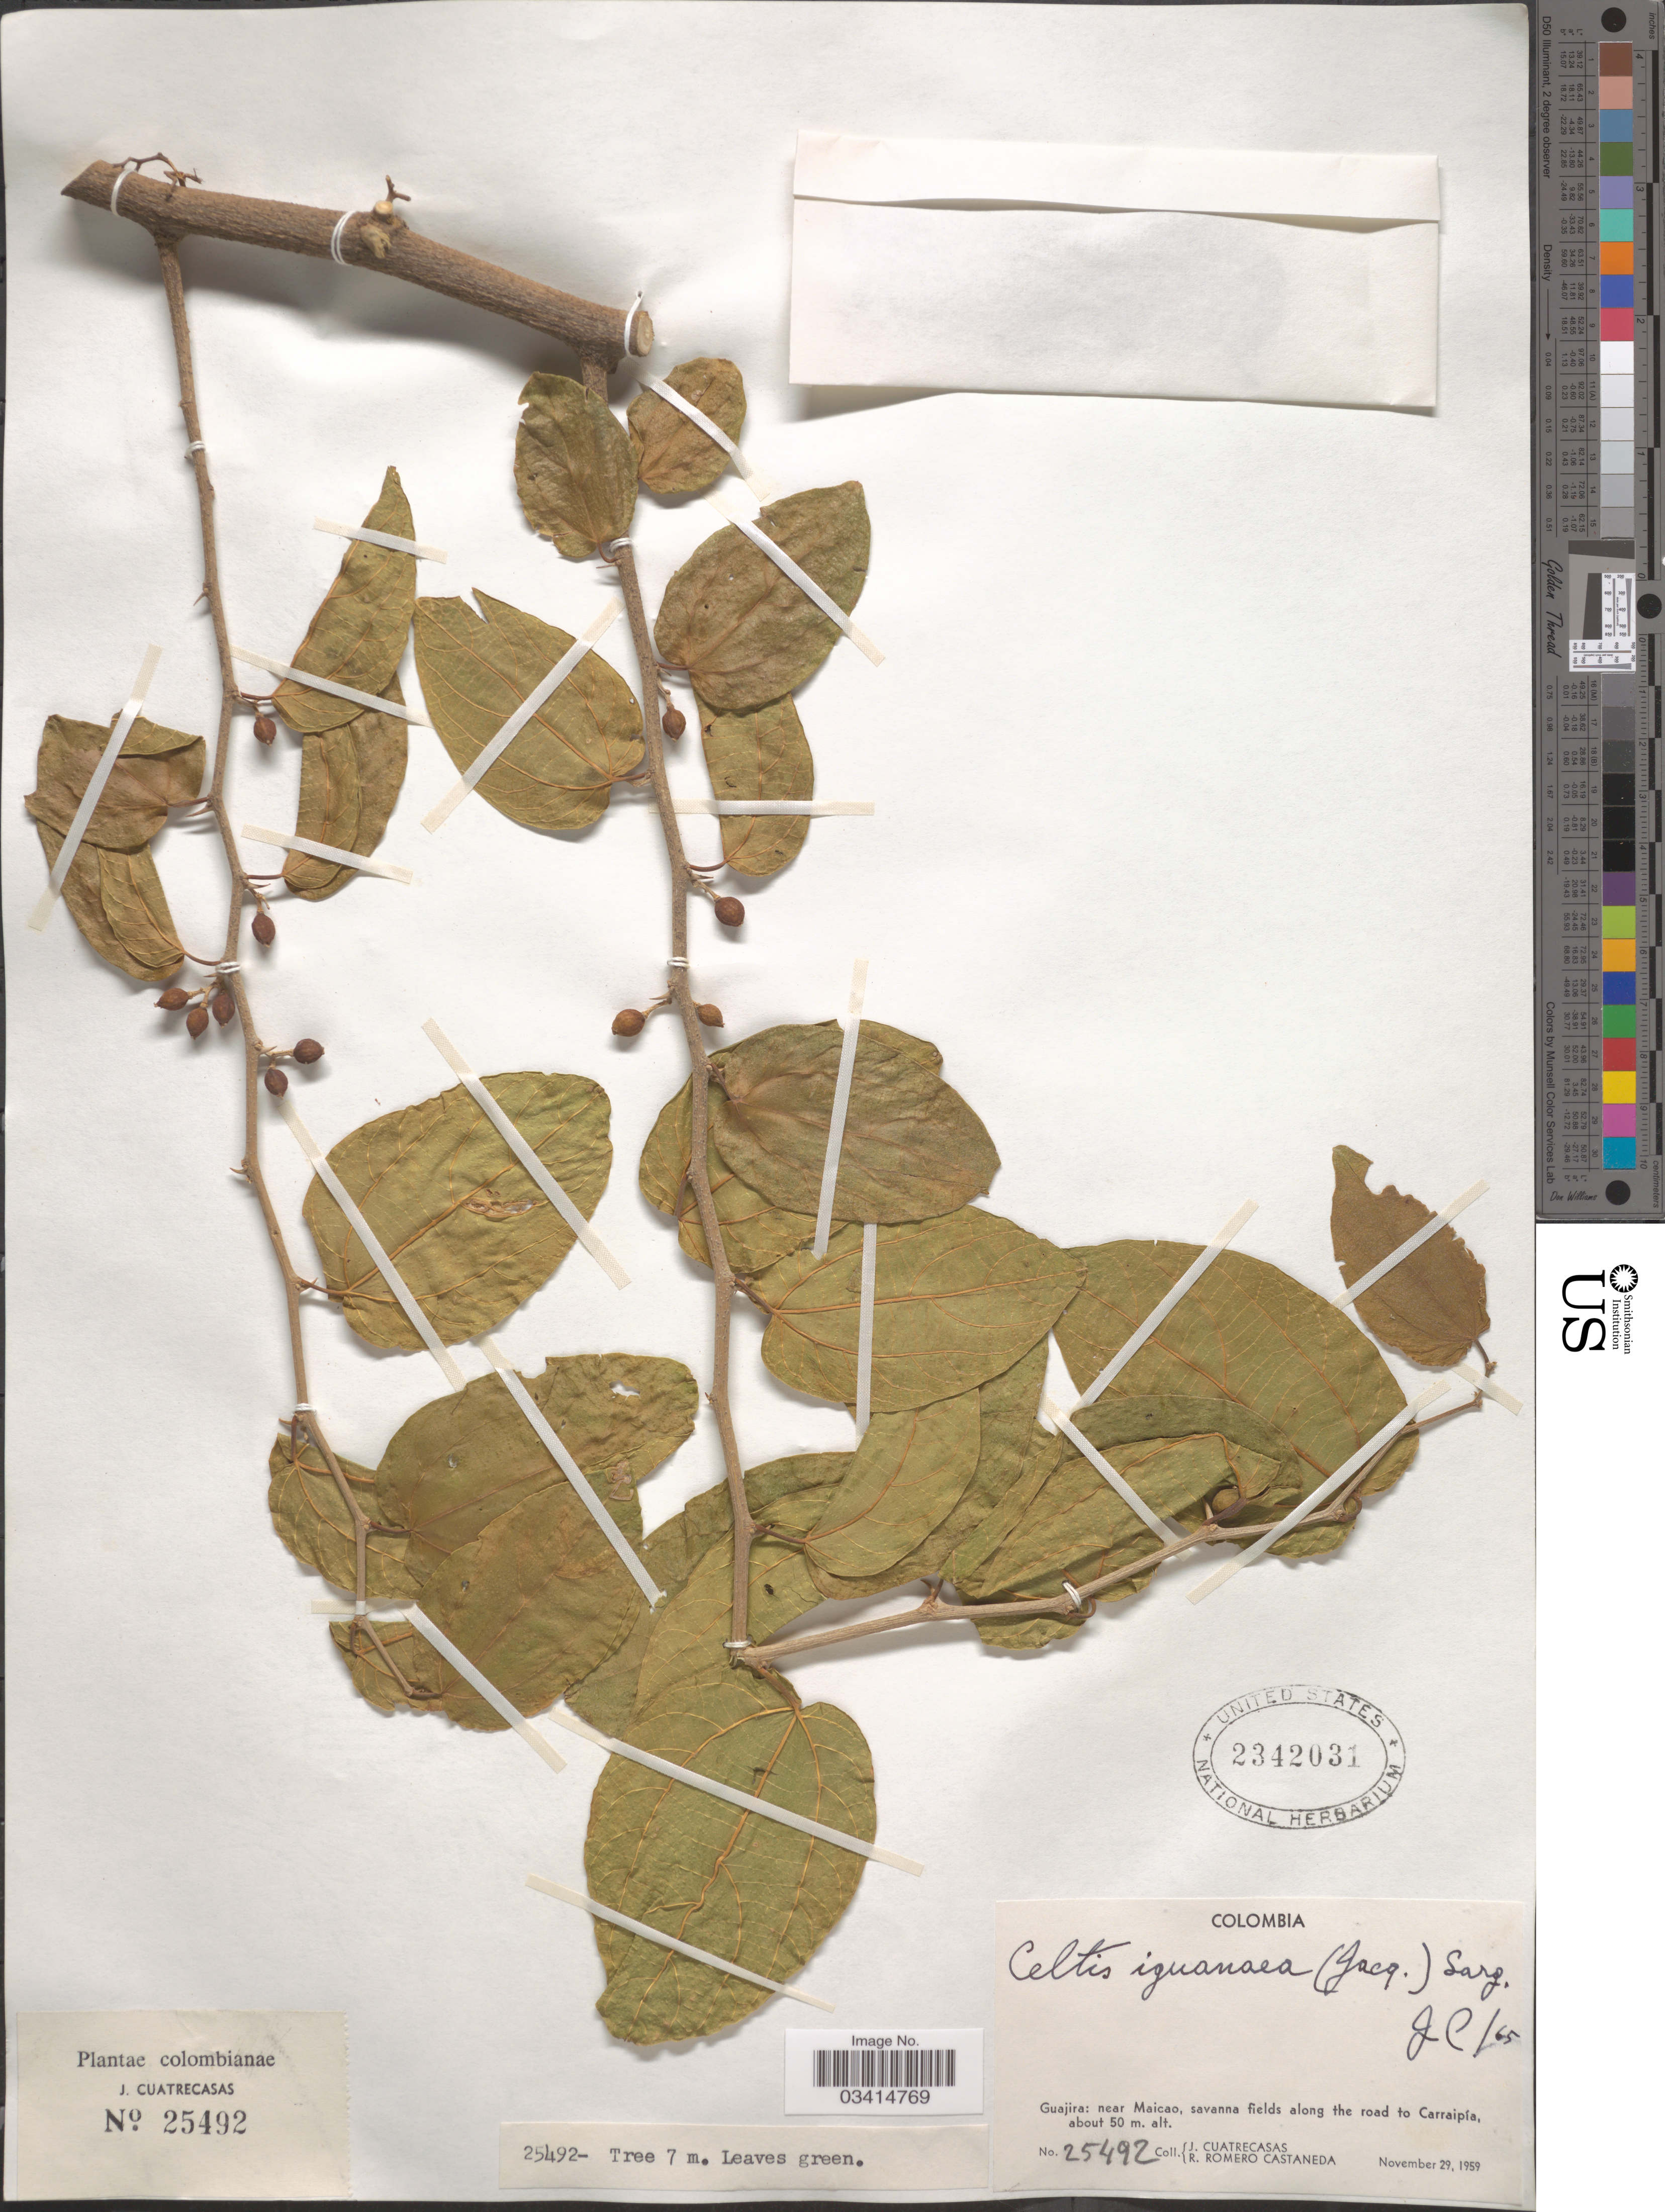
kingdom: Plantae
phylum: Tracheophyta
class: Magnoliopsida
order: Rosales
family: Cannabaceae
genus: Celtis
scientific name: Celtis iguanaea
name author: (Jacq.) Sarg.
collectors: J. Cuatrecasas & R. Romero Castañeda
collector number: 25492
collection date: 1959-11-29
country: Colombia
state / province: La Guajira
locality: Near Maicao, savanna fields along the road to Carraipía.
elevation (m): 50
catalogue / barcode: US 2342031